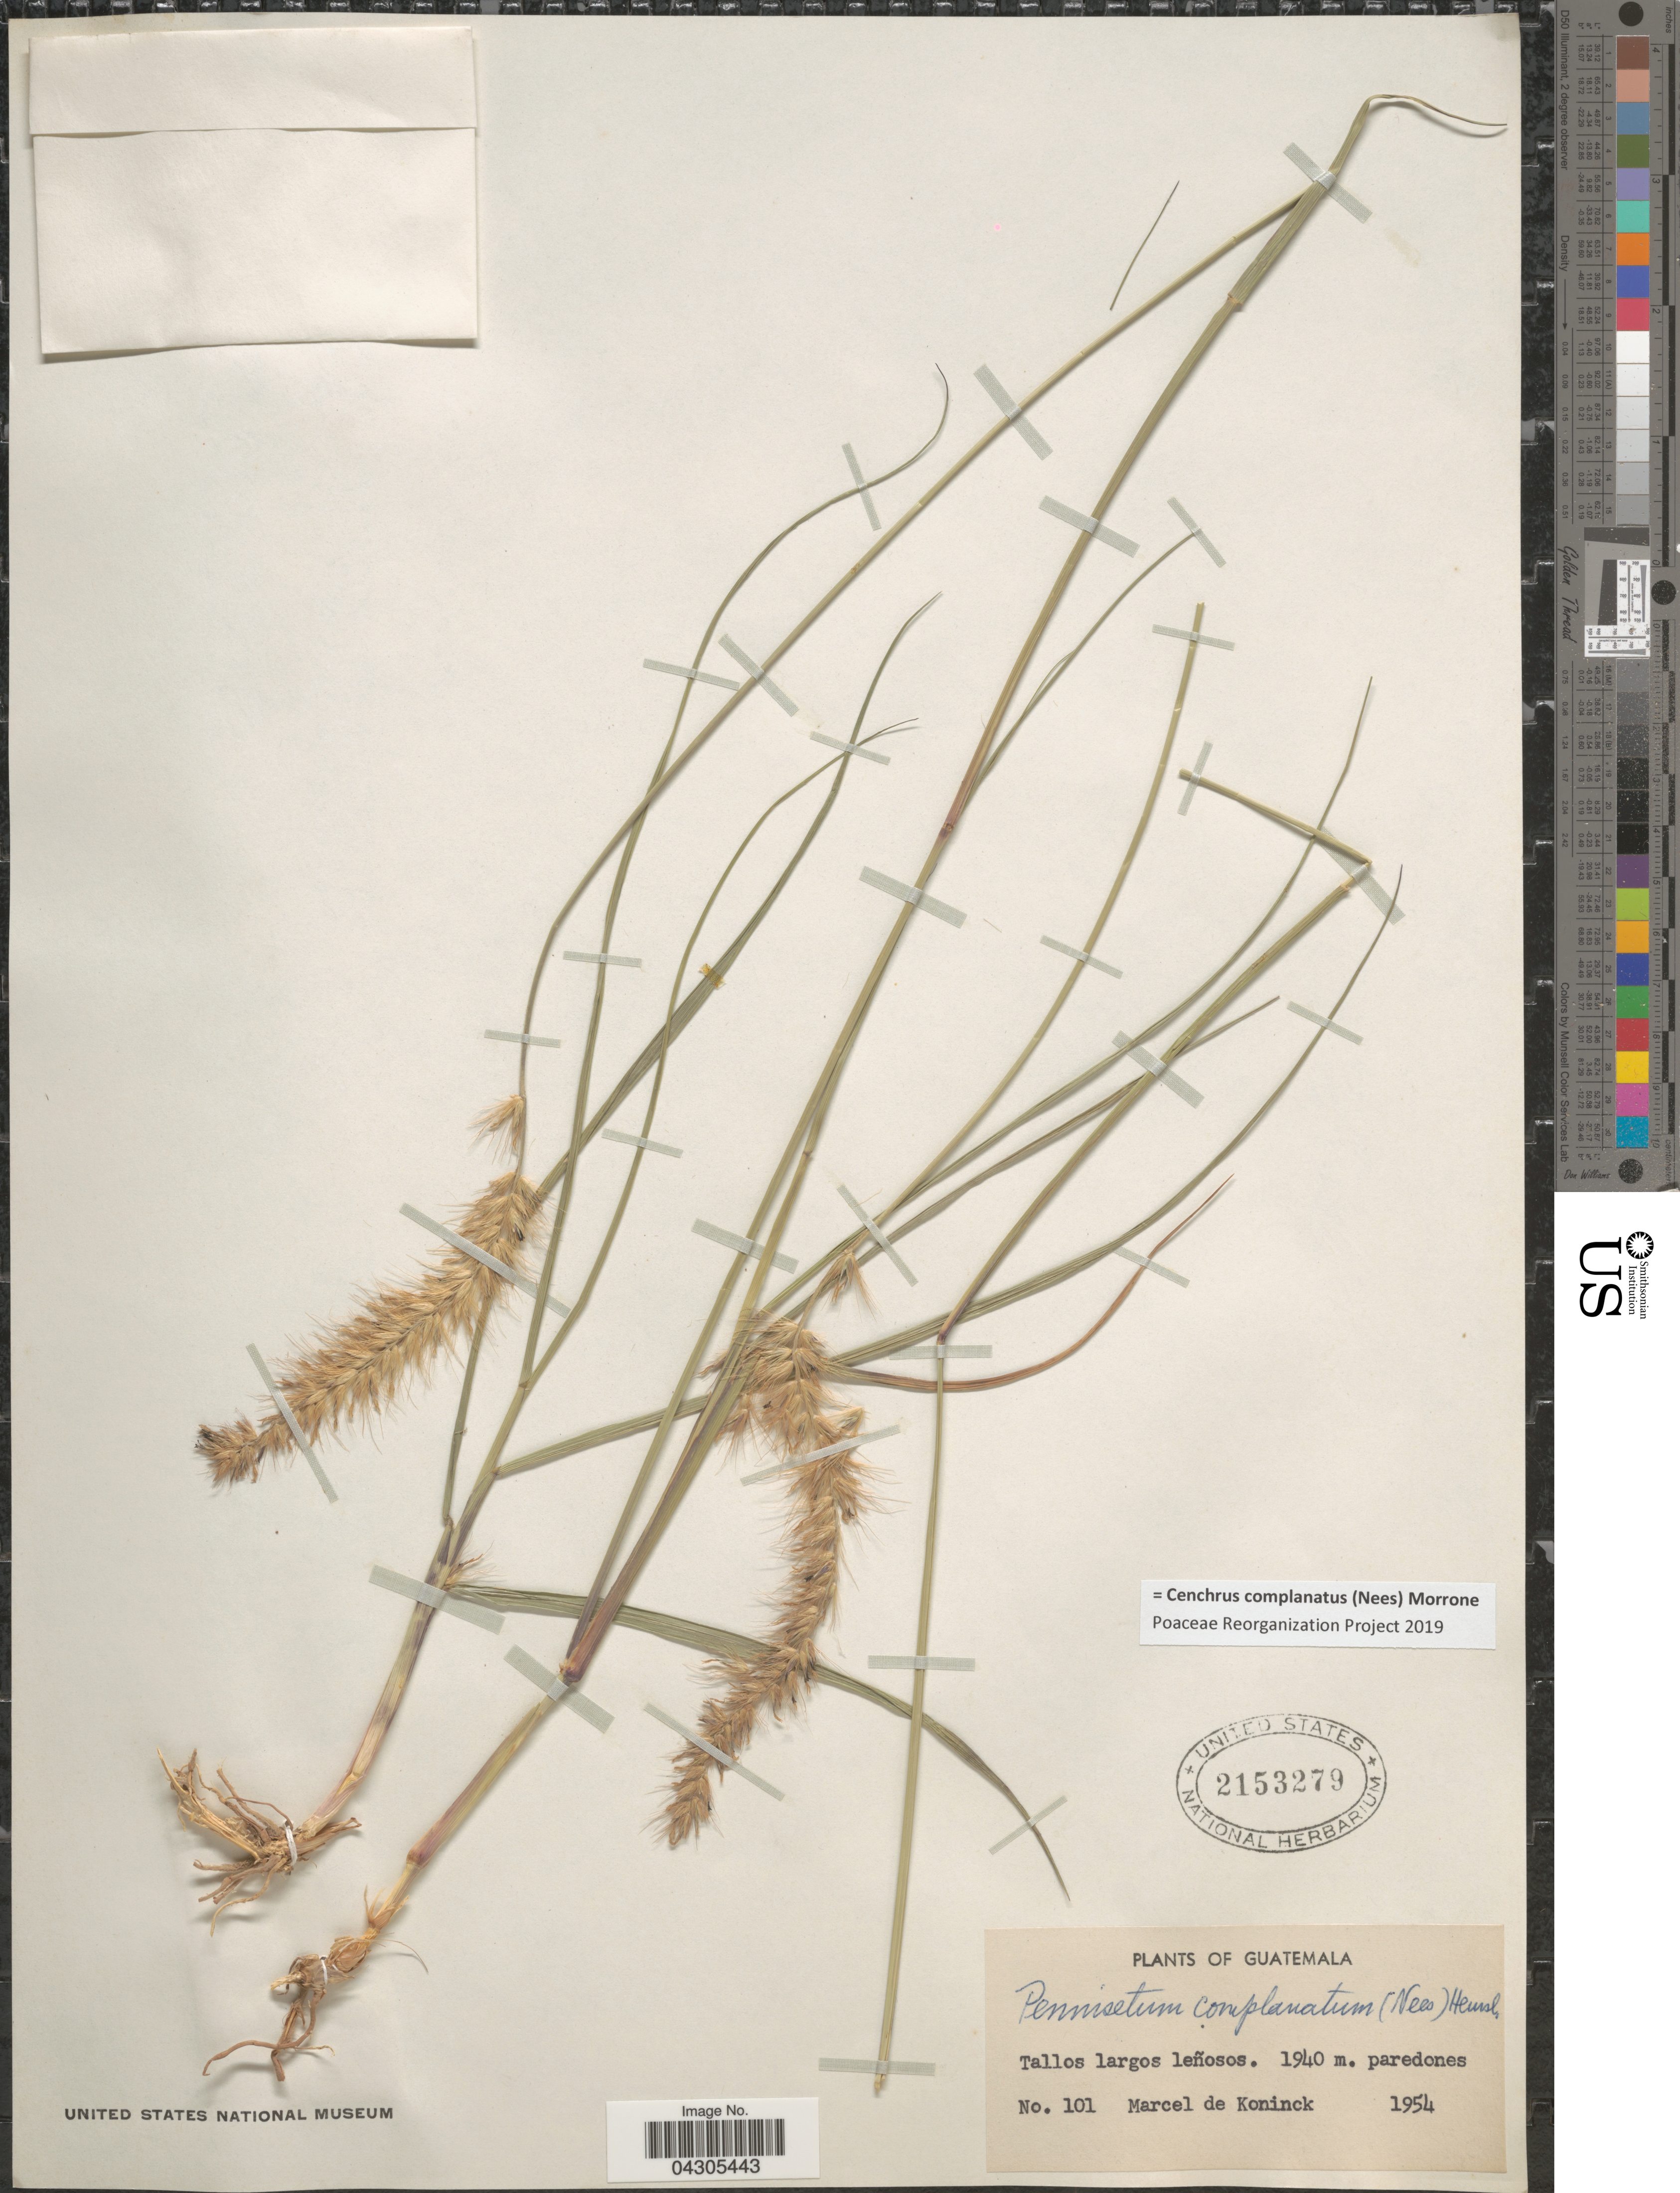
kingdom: Plantae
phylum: Tracheophyta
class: Liliopsida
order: Poales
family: Poaceae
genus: Cenchrus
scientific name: Cenchrus complanatus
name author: (Nees) Morrone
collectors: M. Koninck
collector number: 101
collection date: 1954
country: Guatemala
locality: Tallos largos leñosos.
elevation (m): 1940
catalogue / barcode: US 2153279